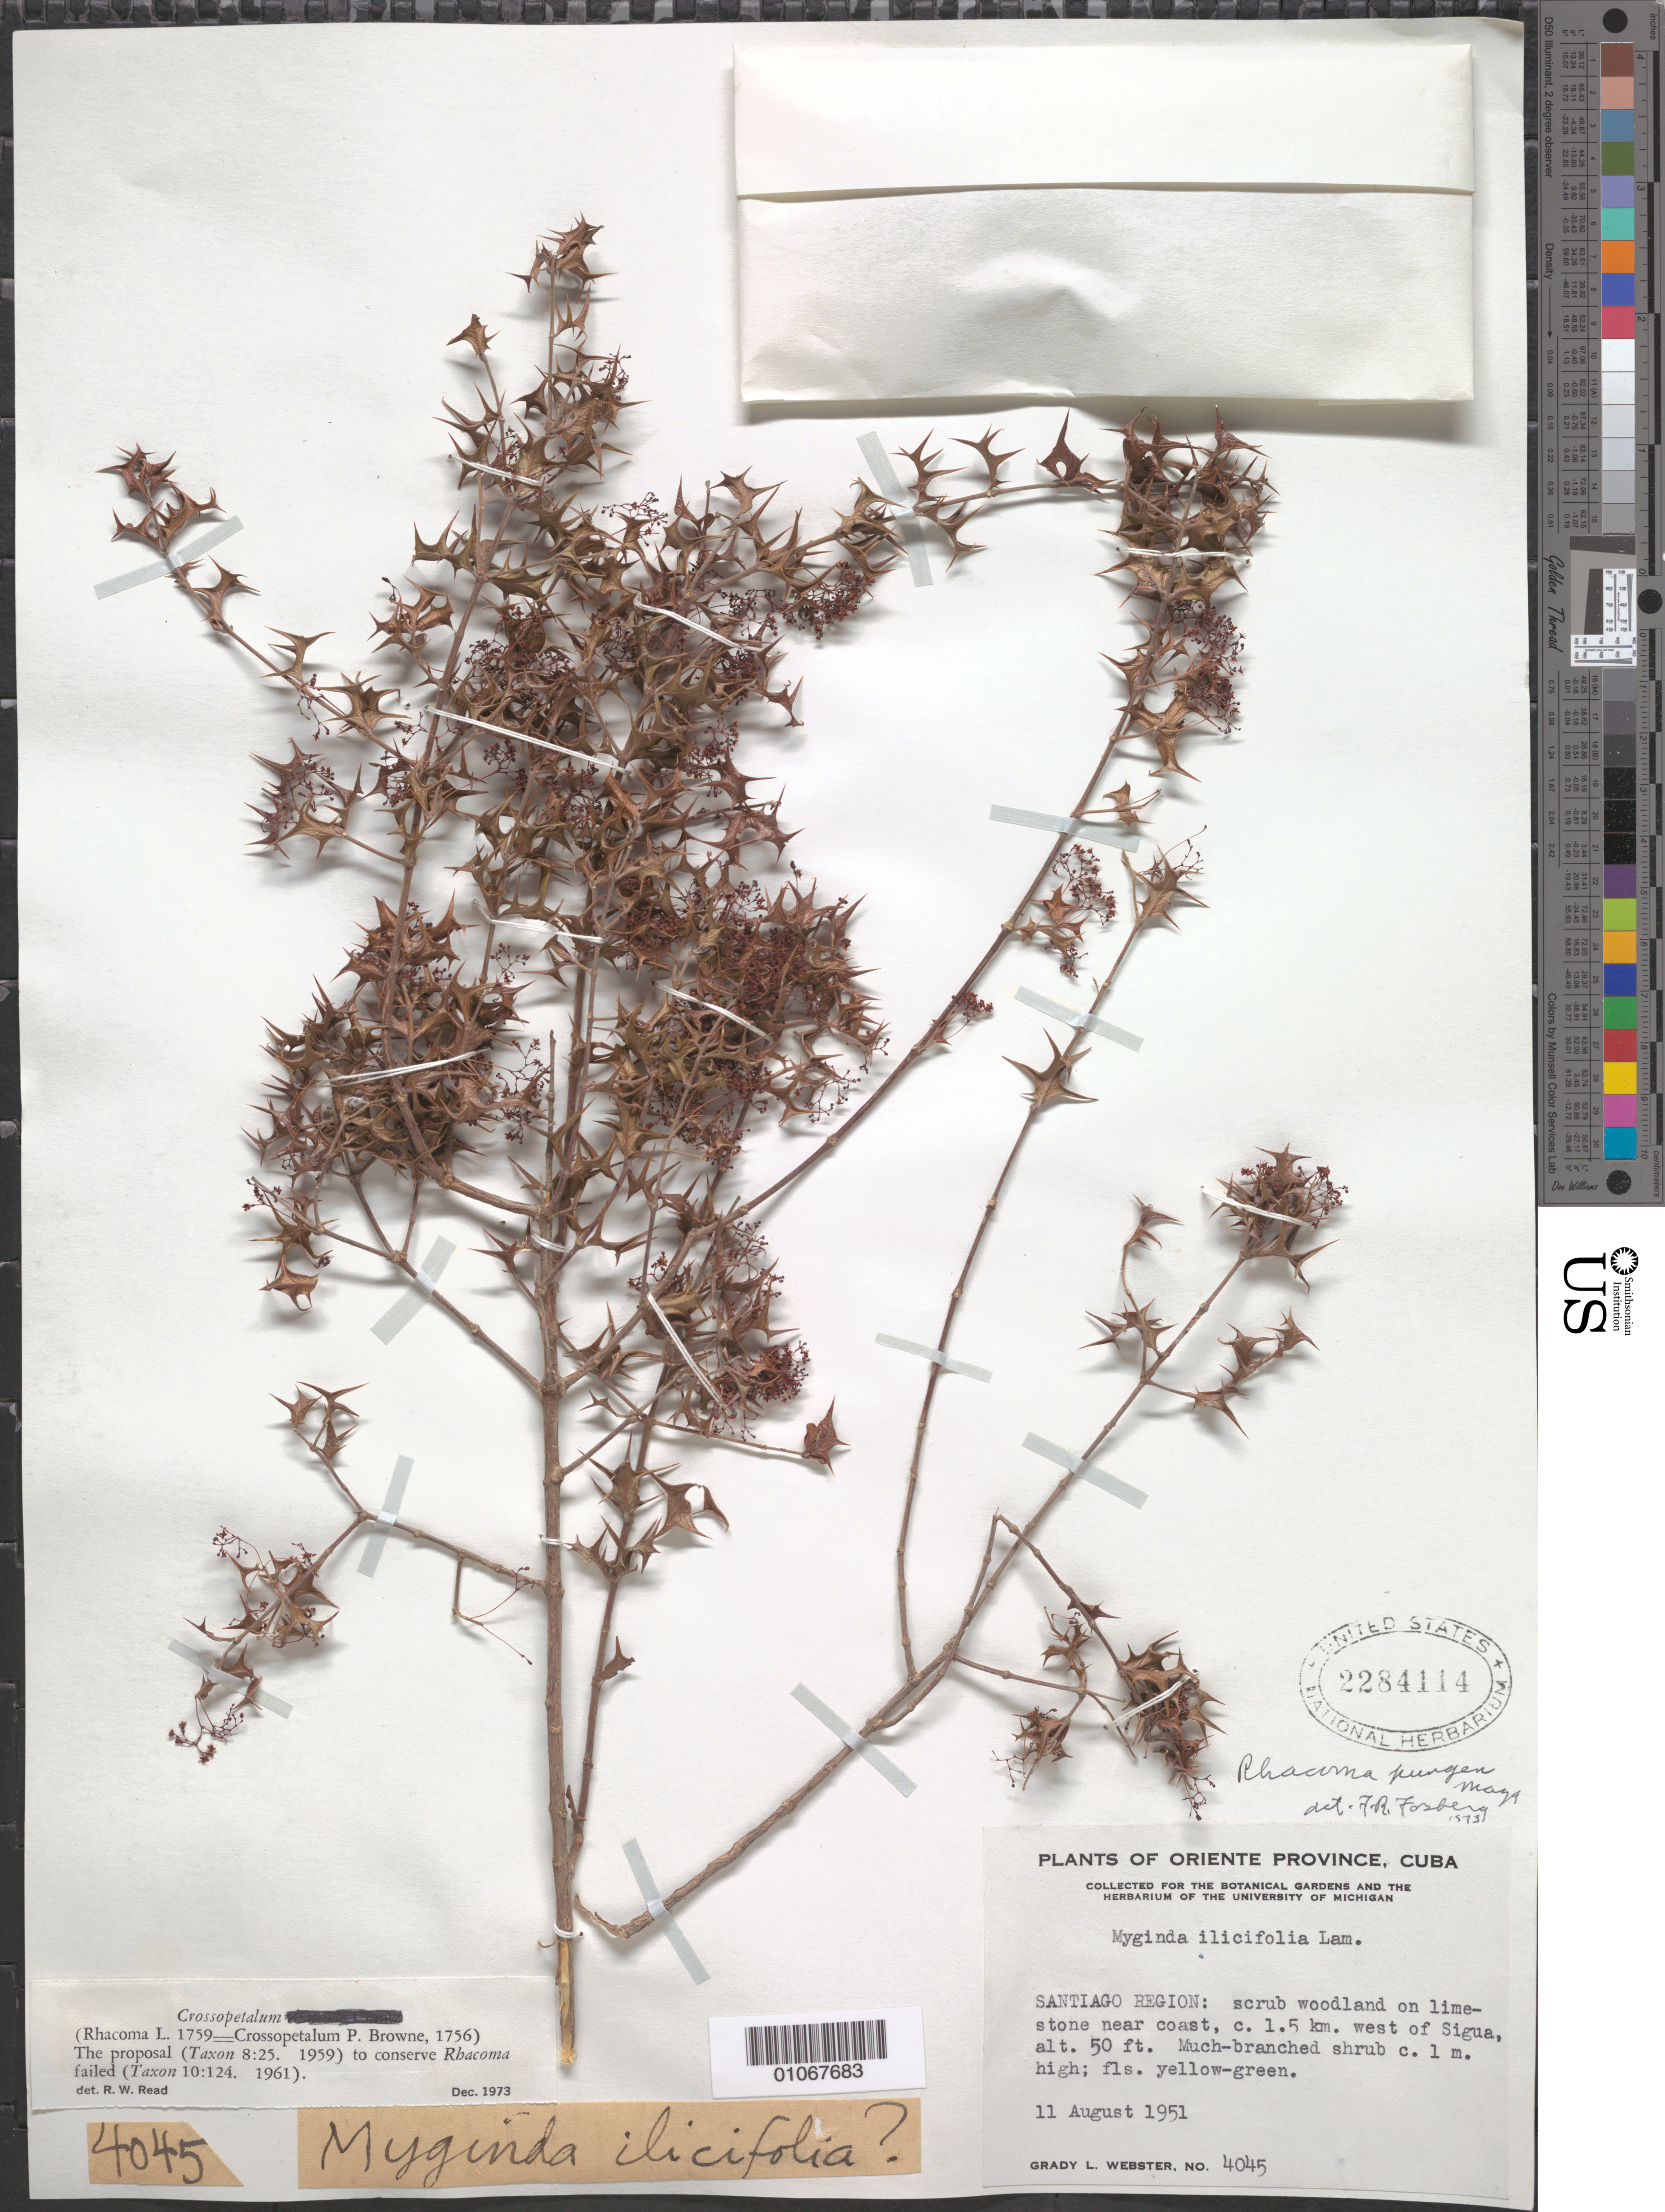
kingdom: Plantae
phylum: Tracheophyta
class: Magnoliopsida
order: Celastrales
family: Celastraceae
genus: Crossopetalum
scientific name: Crossopetalum pungens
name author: (C. Wright) Rothm.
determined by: Strong, Mark T., (BOT), Smithsonian Institution - National Museum of Natural History (UNITED STATES)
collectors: G. L. Webster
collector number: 4045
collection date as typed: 11 Aug 1951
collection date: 1951-08-11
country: Cuba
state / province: Santiago de Cuba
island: Cuba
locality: Scrub woodland on limestone near coast, c 1 5 km west of sigua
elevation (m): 15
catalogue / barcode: US 2284114